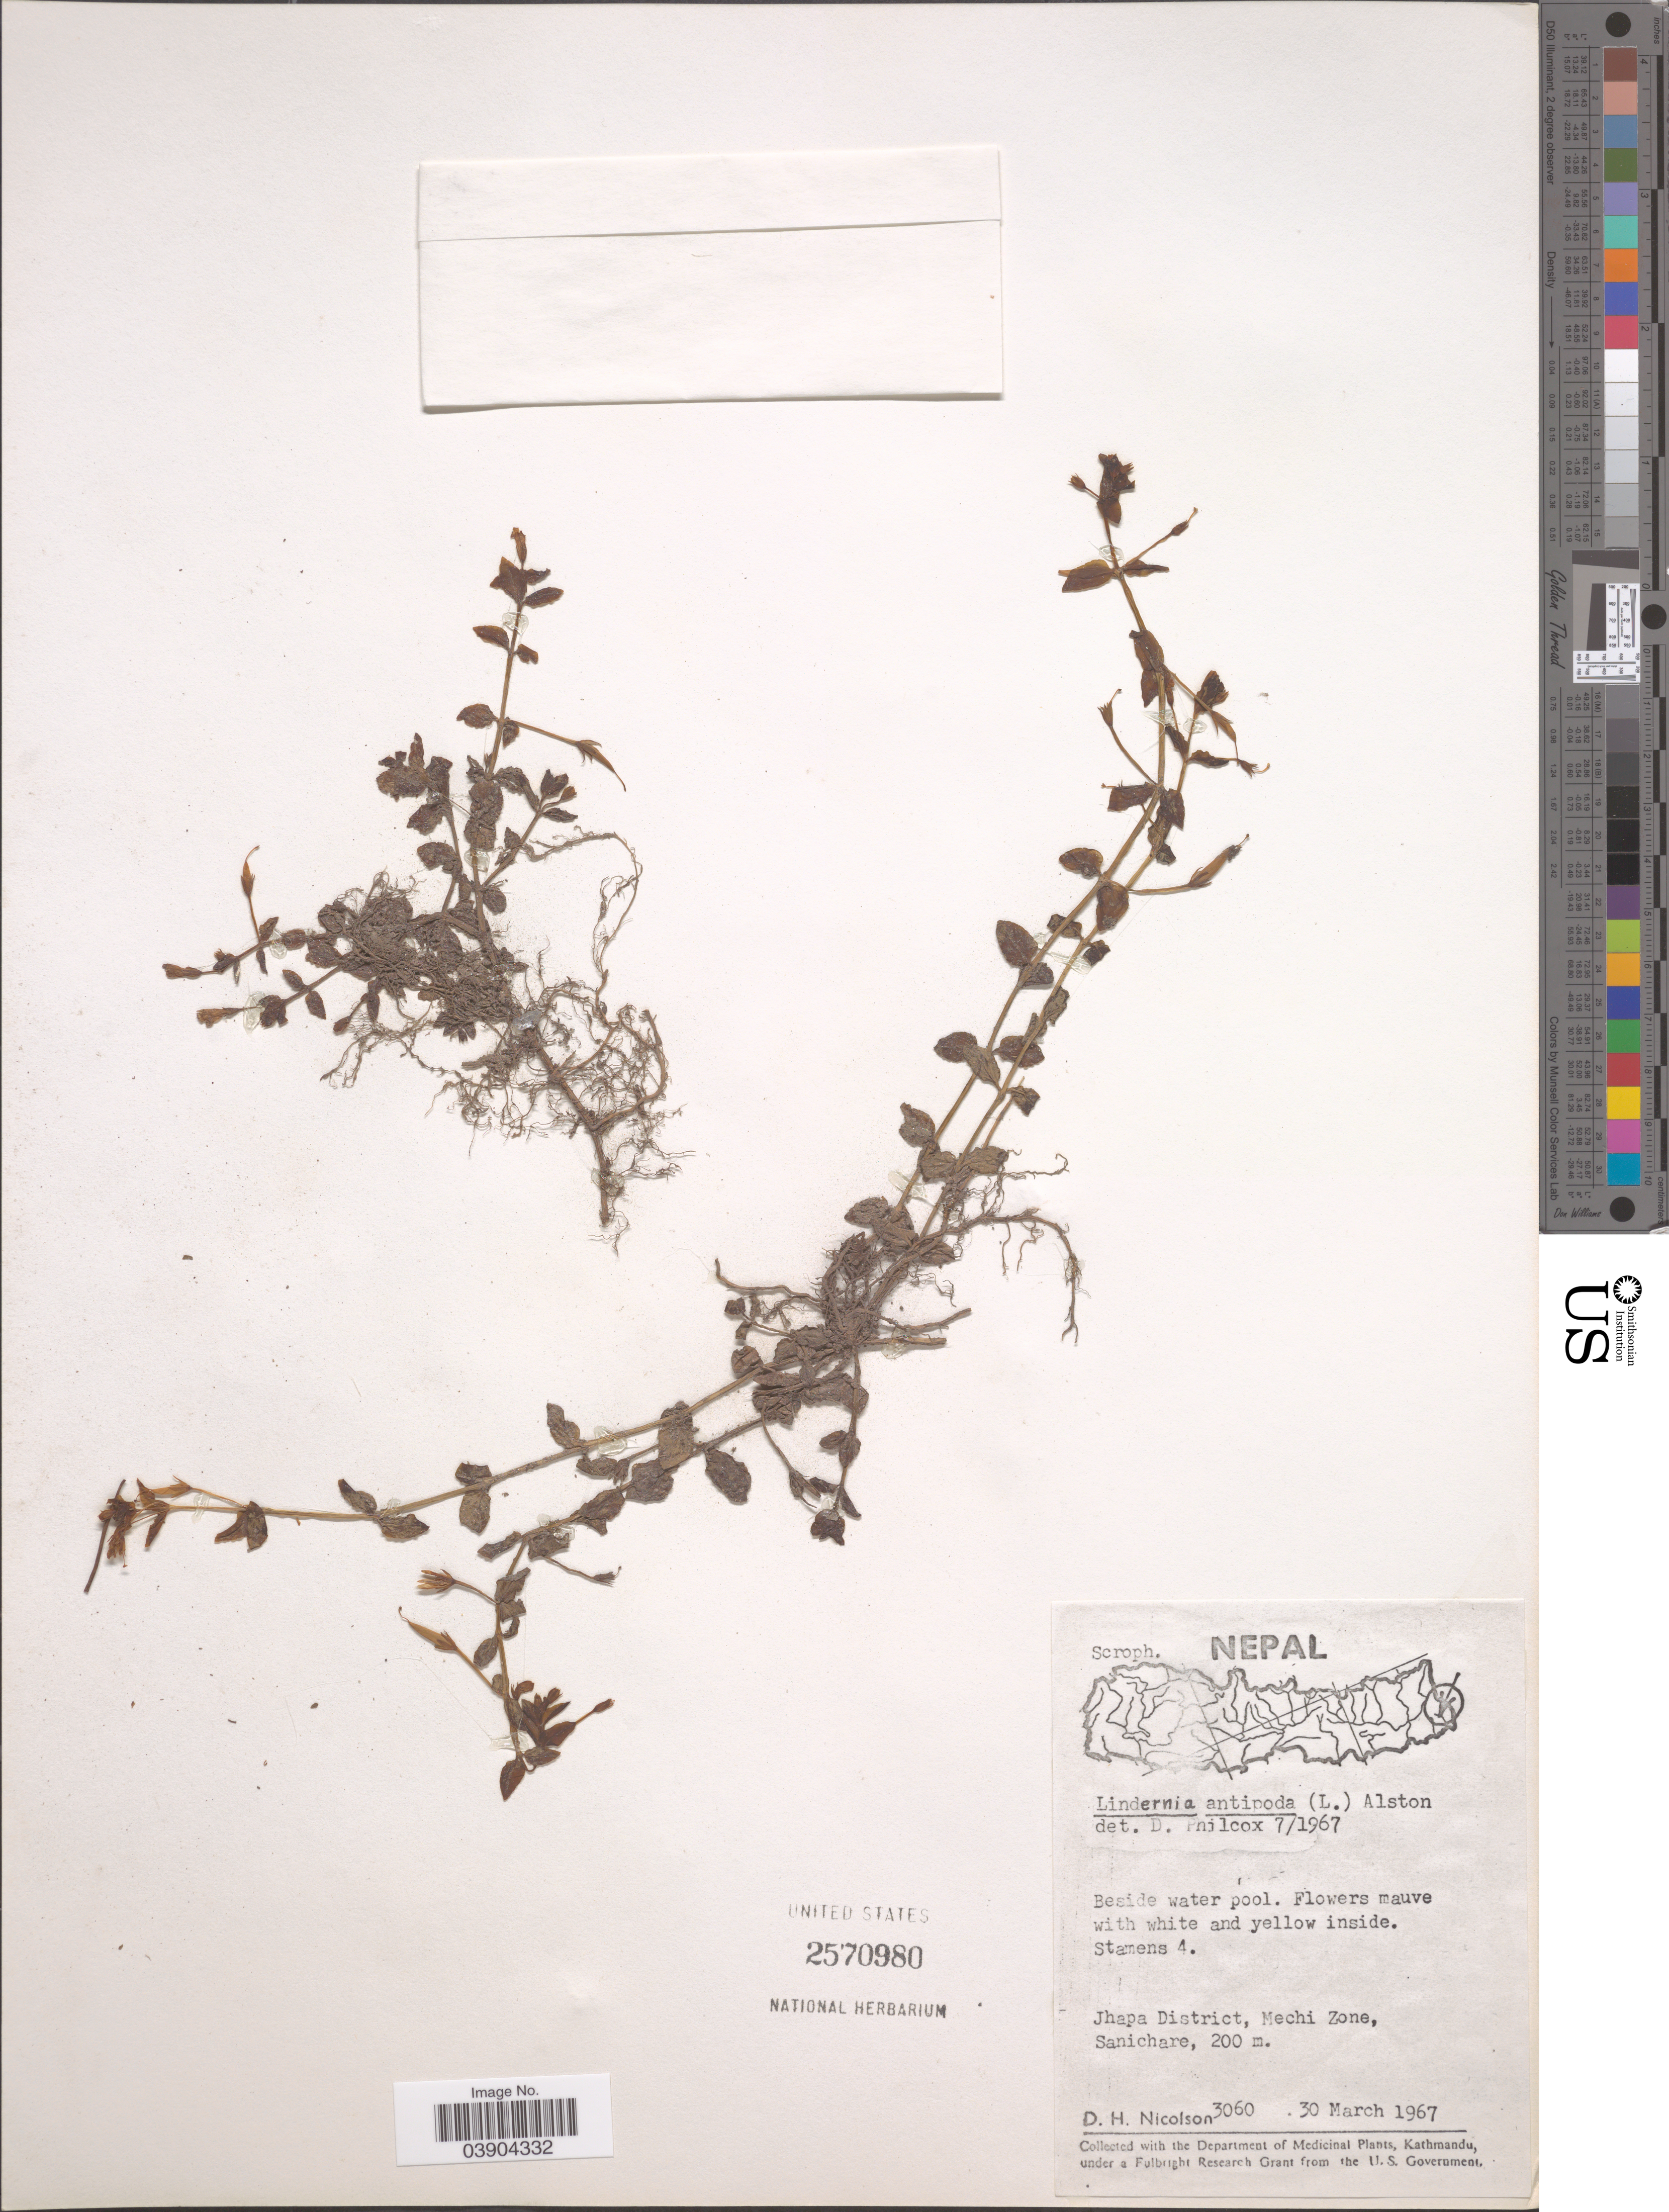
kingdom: Plantae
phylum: Tracheophyta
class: Magnoliopsida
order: Lamiales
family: Linderniaceae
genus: Lindernia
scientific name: Lindernia antipoda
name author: (L.) Alston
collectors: D. H. Nicolson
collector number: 3060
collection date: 1967-03-30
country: Nepal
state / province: Mechi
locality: Jhapa District, Mechi Zone, Sanichare.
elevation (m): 200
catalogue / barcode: US 2570980